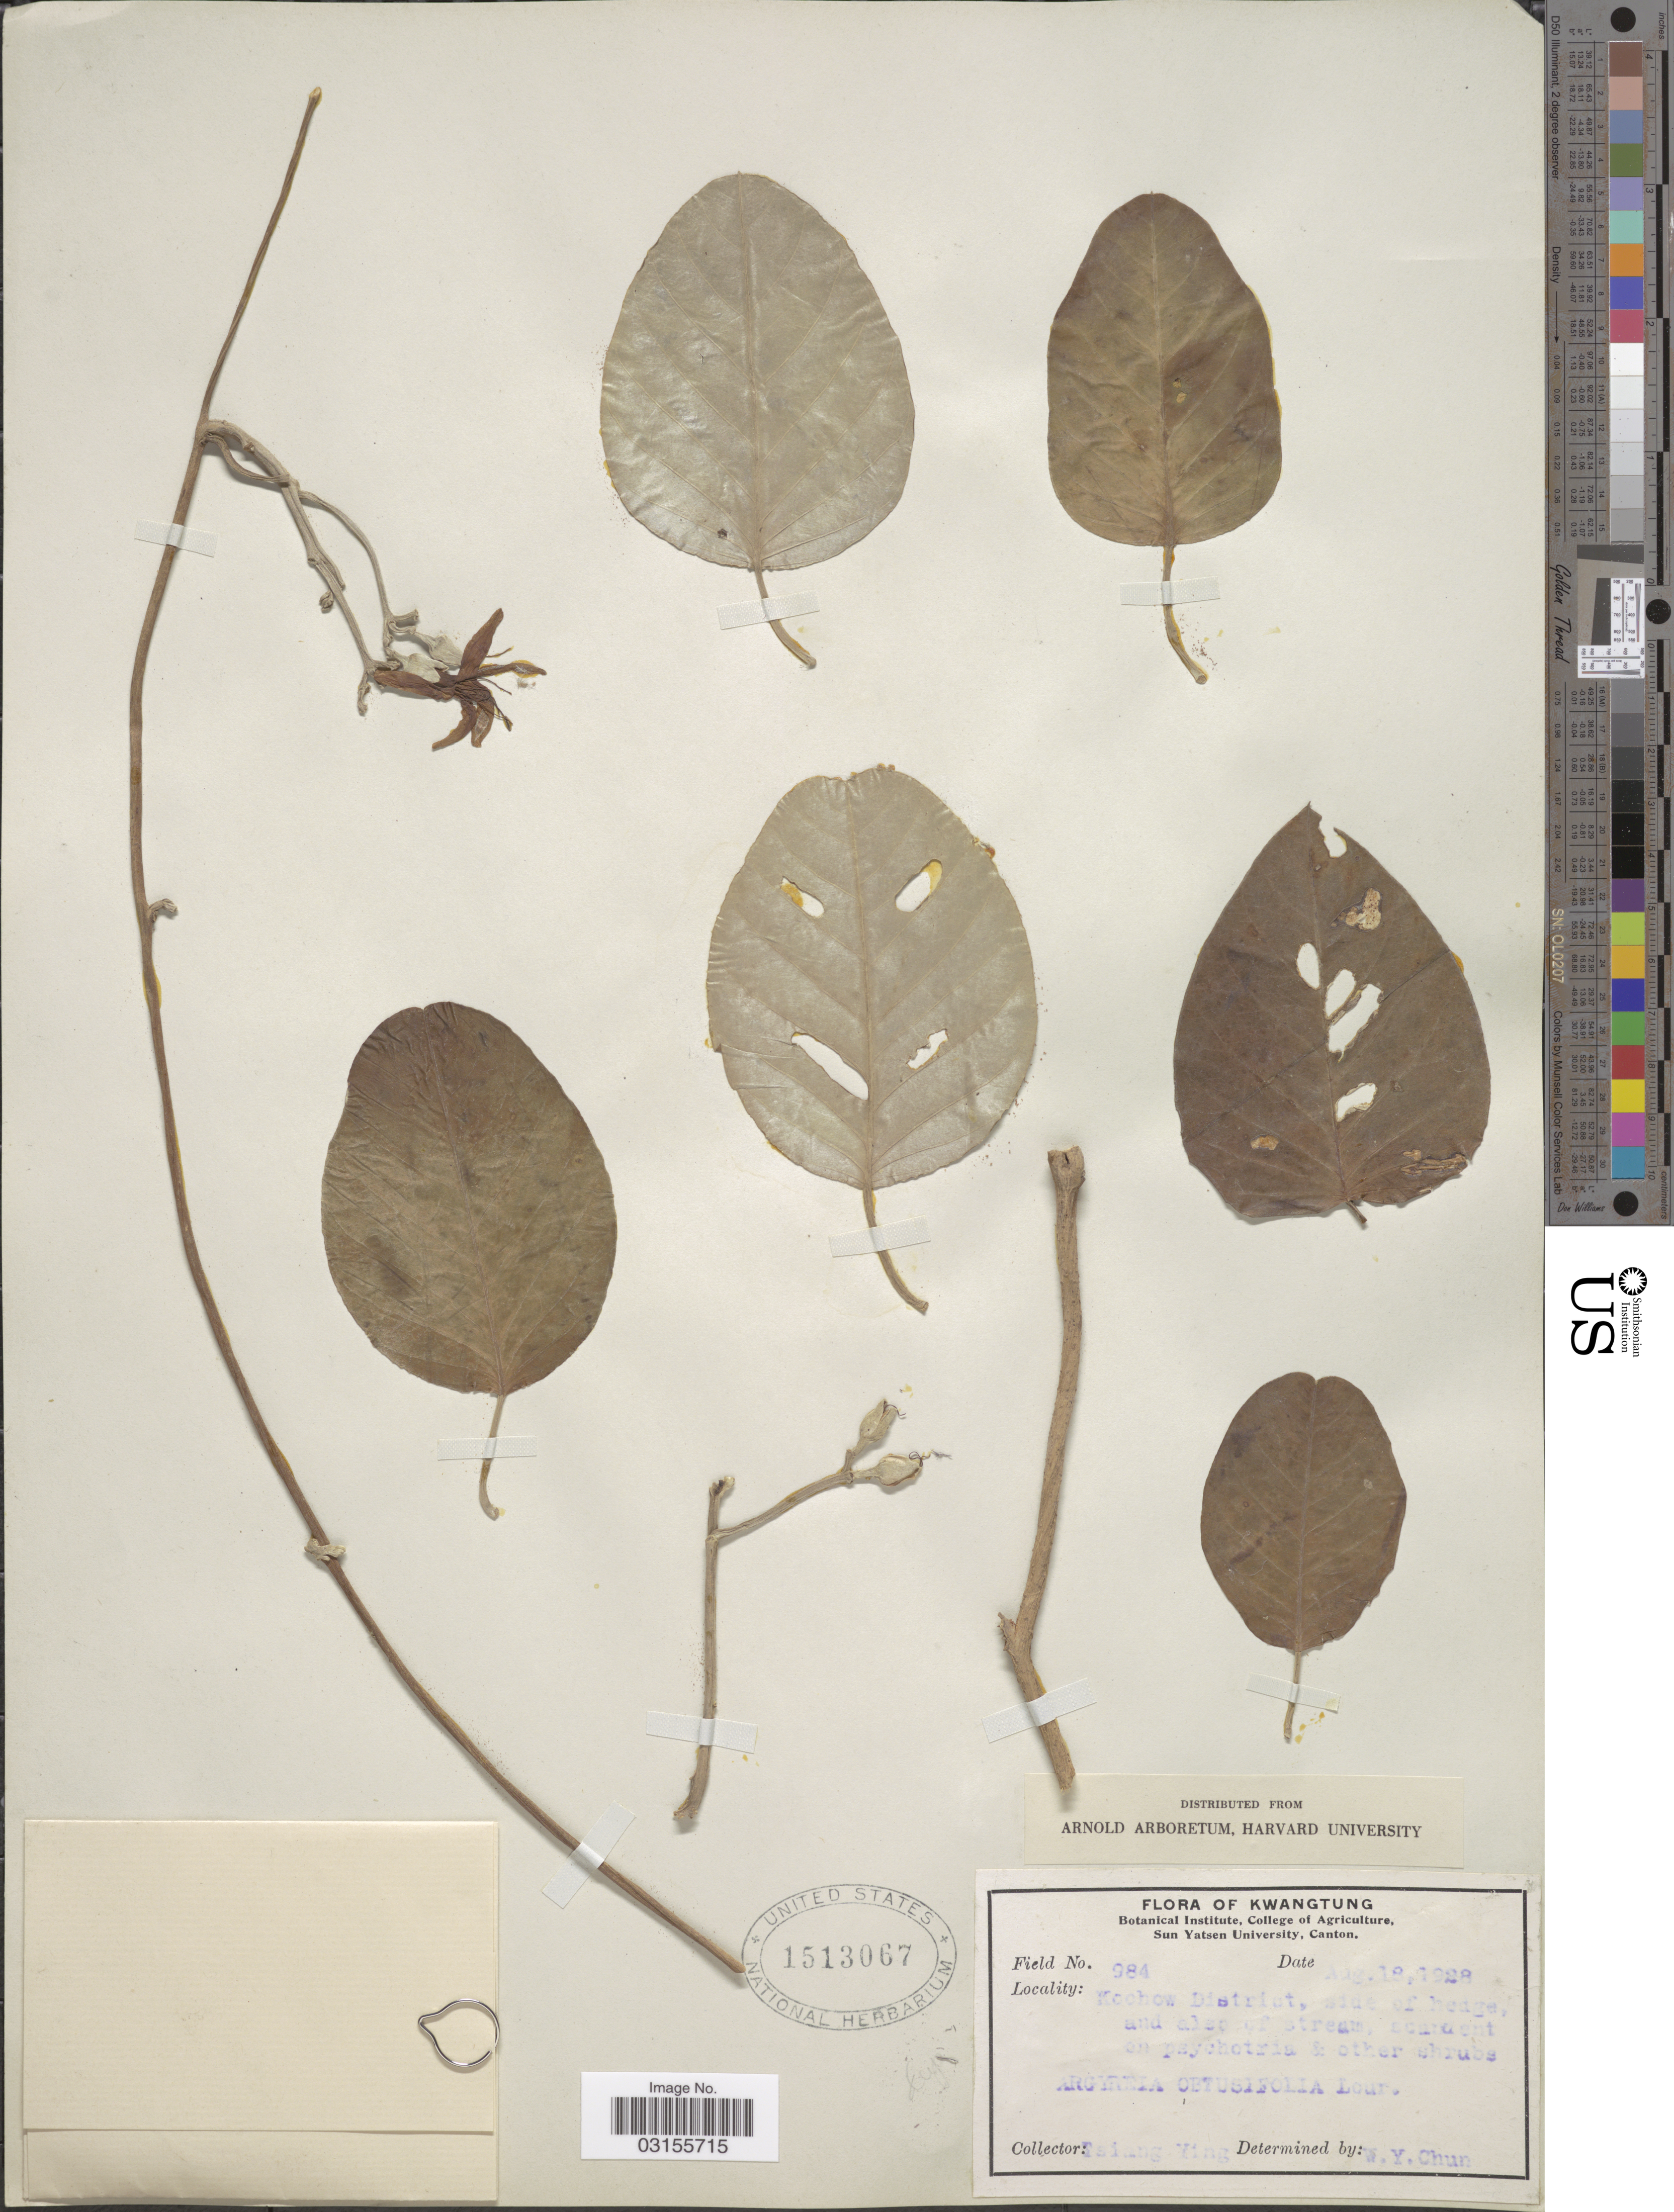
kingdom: Plantae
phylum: Tracheophyta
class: Magnoliopsida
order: Solanales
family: Convolvulaceae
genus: Argyreia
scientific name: Argyreia obtusifolia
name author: Lour.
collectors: T. Ying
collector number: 984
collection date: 1928-08-18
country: China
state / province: Guangdong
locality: Kwangtung. Kochow District, side of hedge.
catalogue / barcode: US 1513067